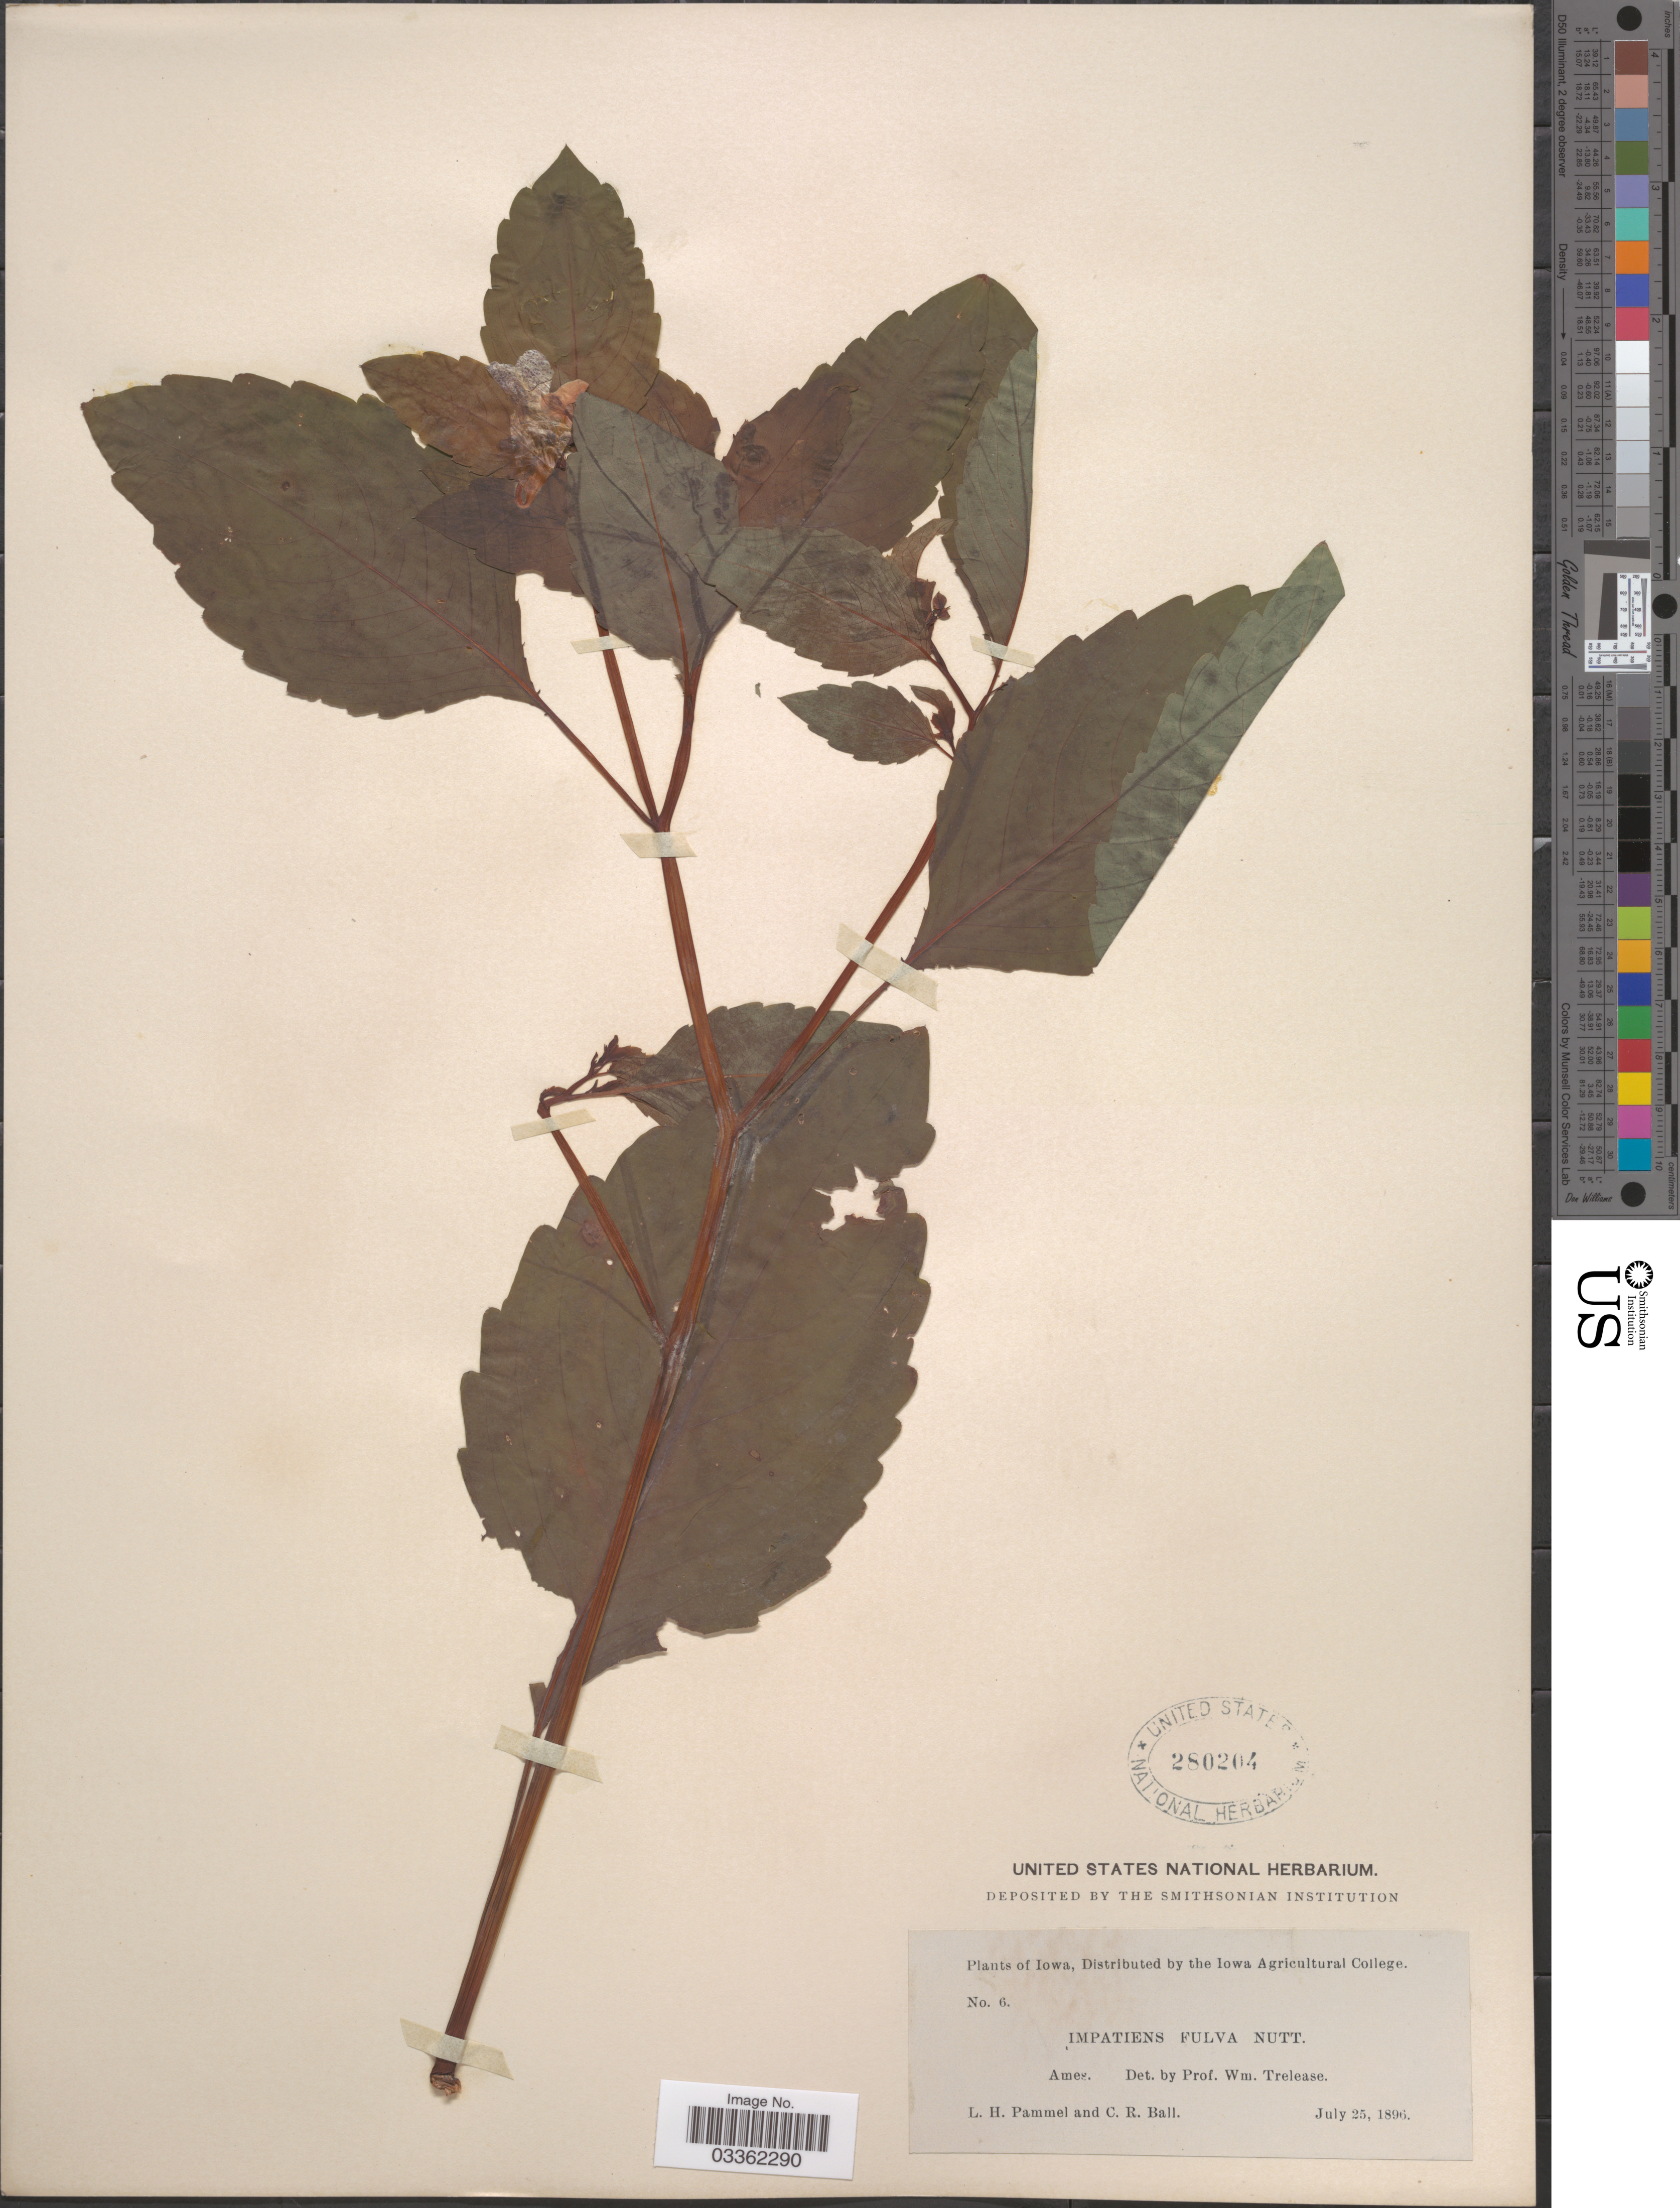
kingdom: Plantae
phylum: Tracheophyta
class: Magnoliopsida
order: Ericales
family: Balsaminaceae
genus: Impatiens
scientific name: Impatiens capensis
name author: Meerb.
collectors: L. Pammel & C. R. Ball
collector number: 6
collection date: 1896-07-25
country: United States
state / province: Iowa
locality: Ames.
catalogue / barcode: US 280204